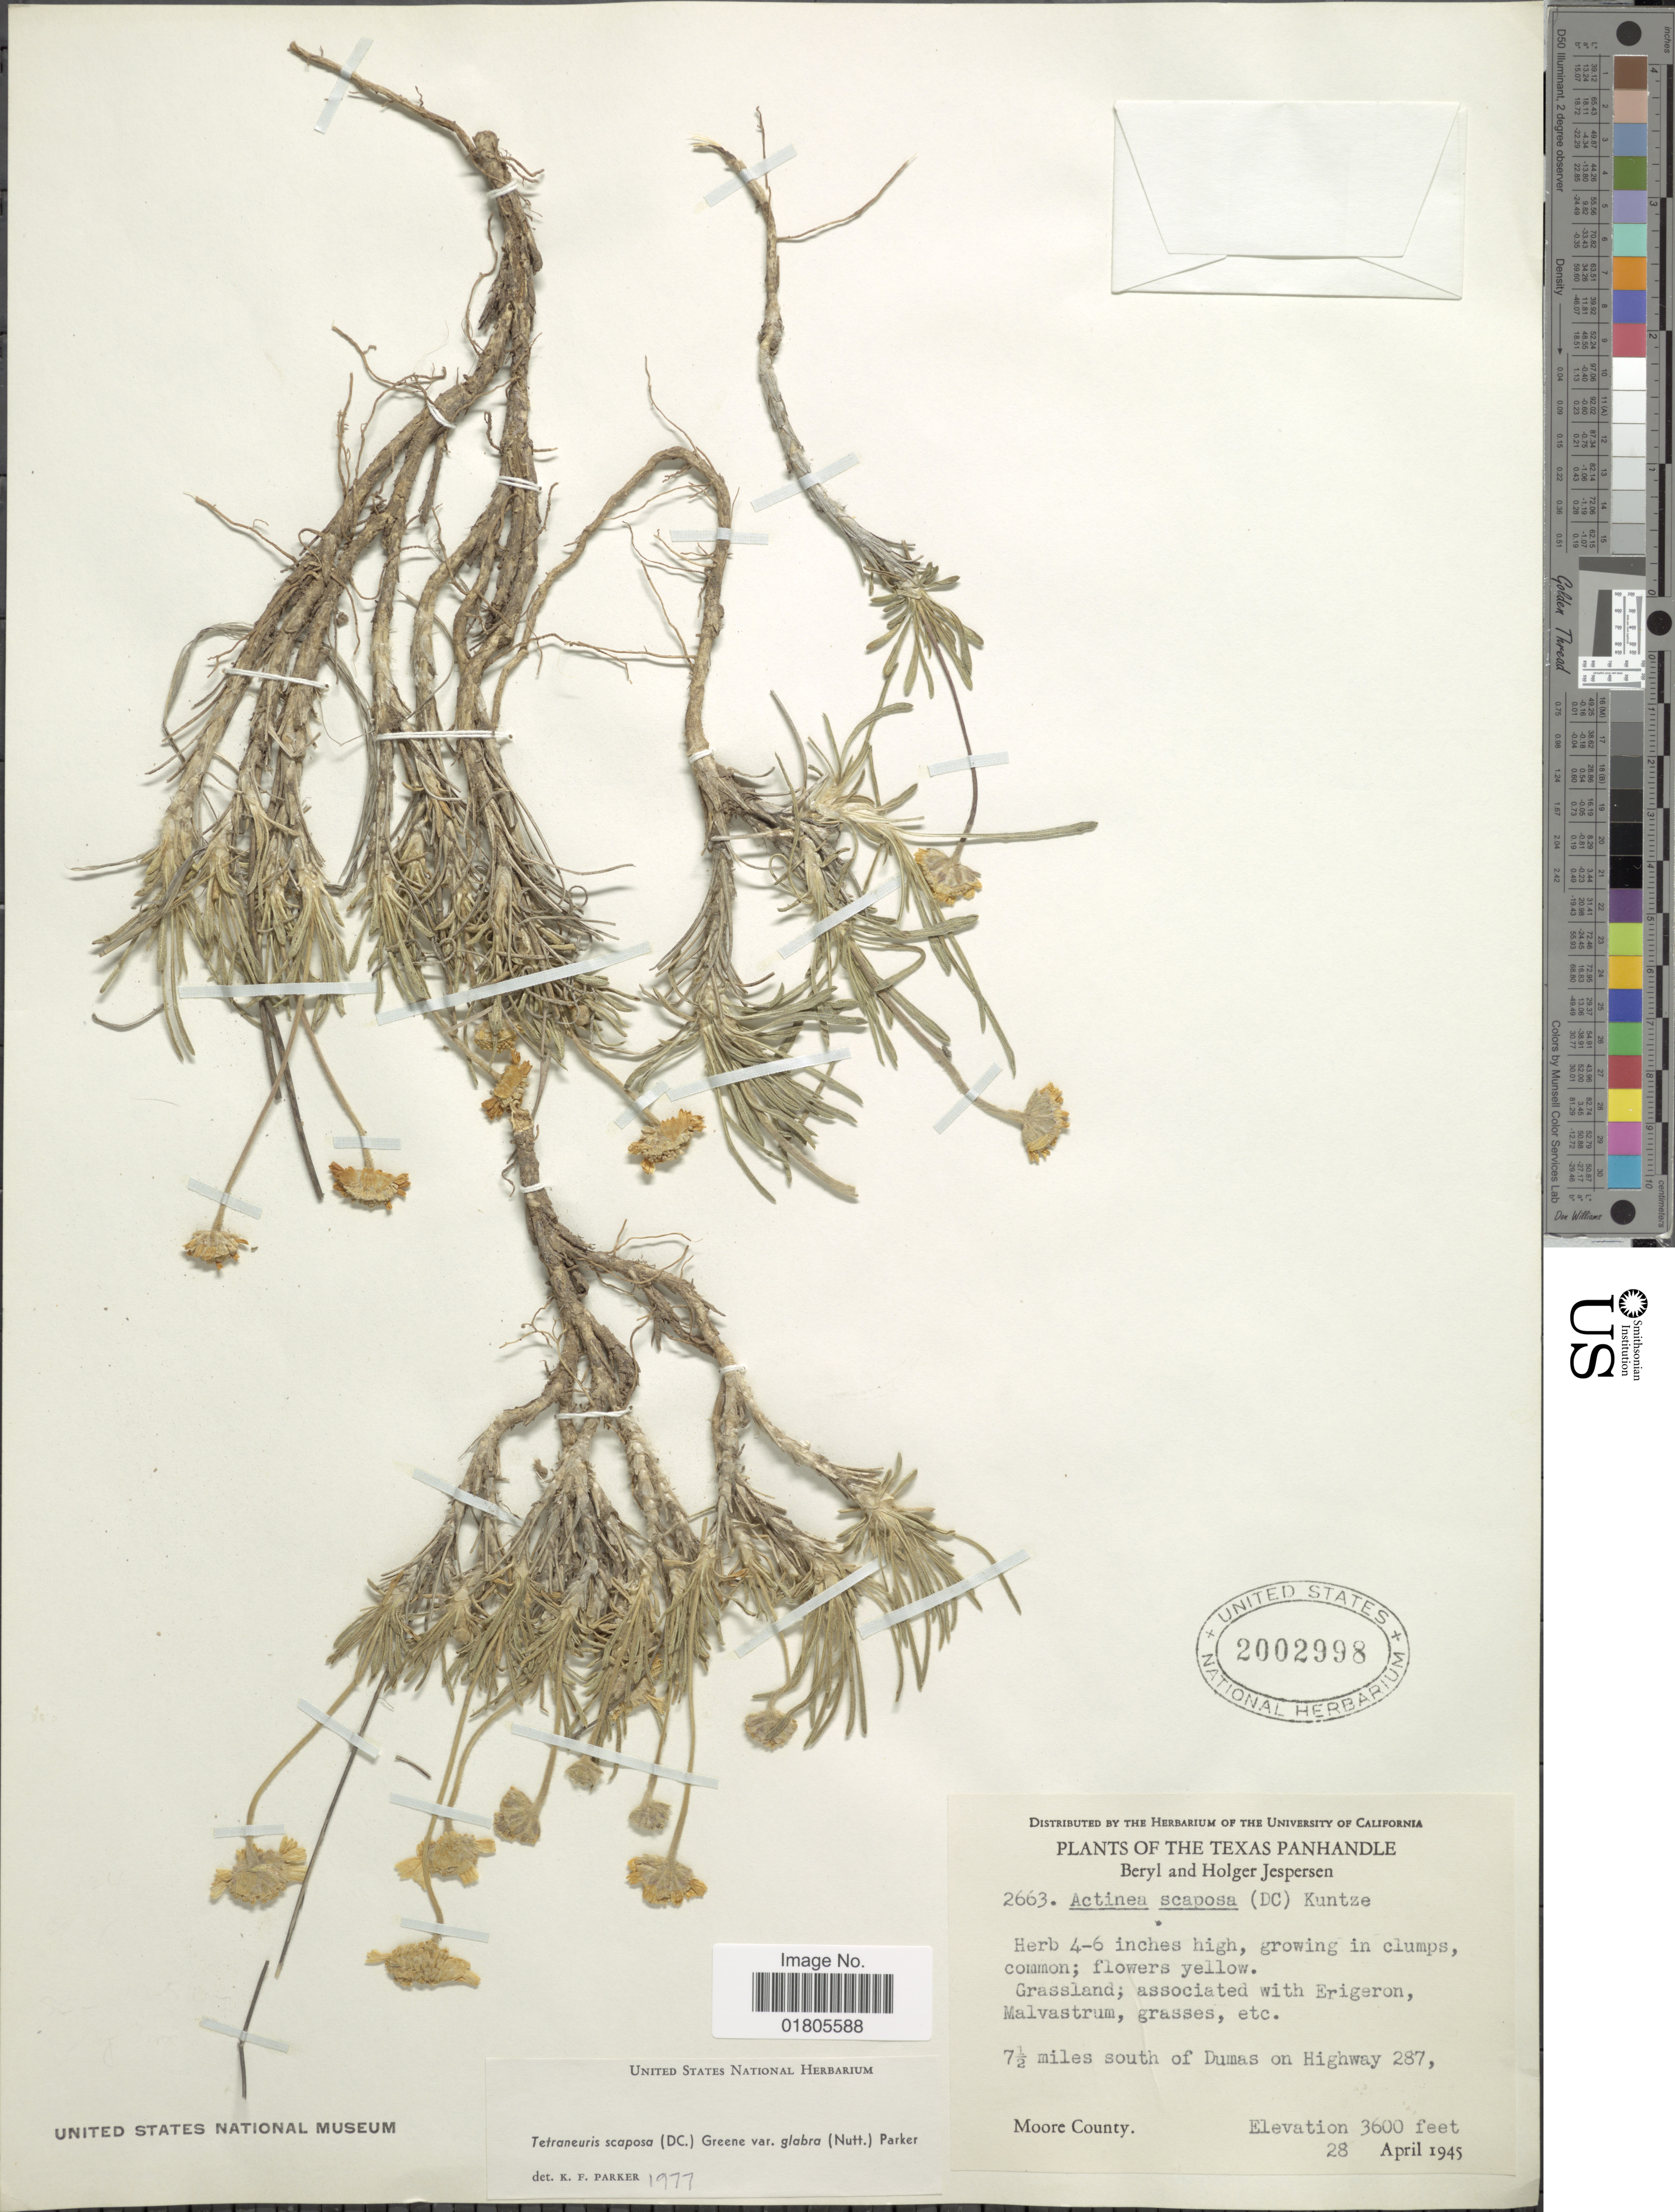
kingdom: Plantae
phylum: Tracheophyta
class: Magnoliopsida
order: Asterales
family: Asteraceae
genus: Actinea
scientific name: Actinea scaposa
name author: (DC.) Kuntze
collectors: B. Jespersen & H. Jespersen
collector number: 2663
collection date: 1945-04-28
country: United States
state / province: Texas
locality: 7 1/2 miles south of Dumas on Highway 287, Moore County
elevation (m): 1097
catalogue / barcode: US 2002998